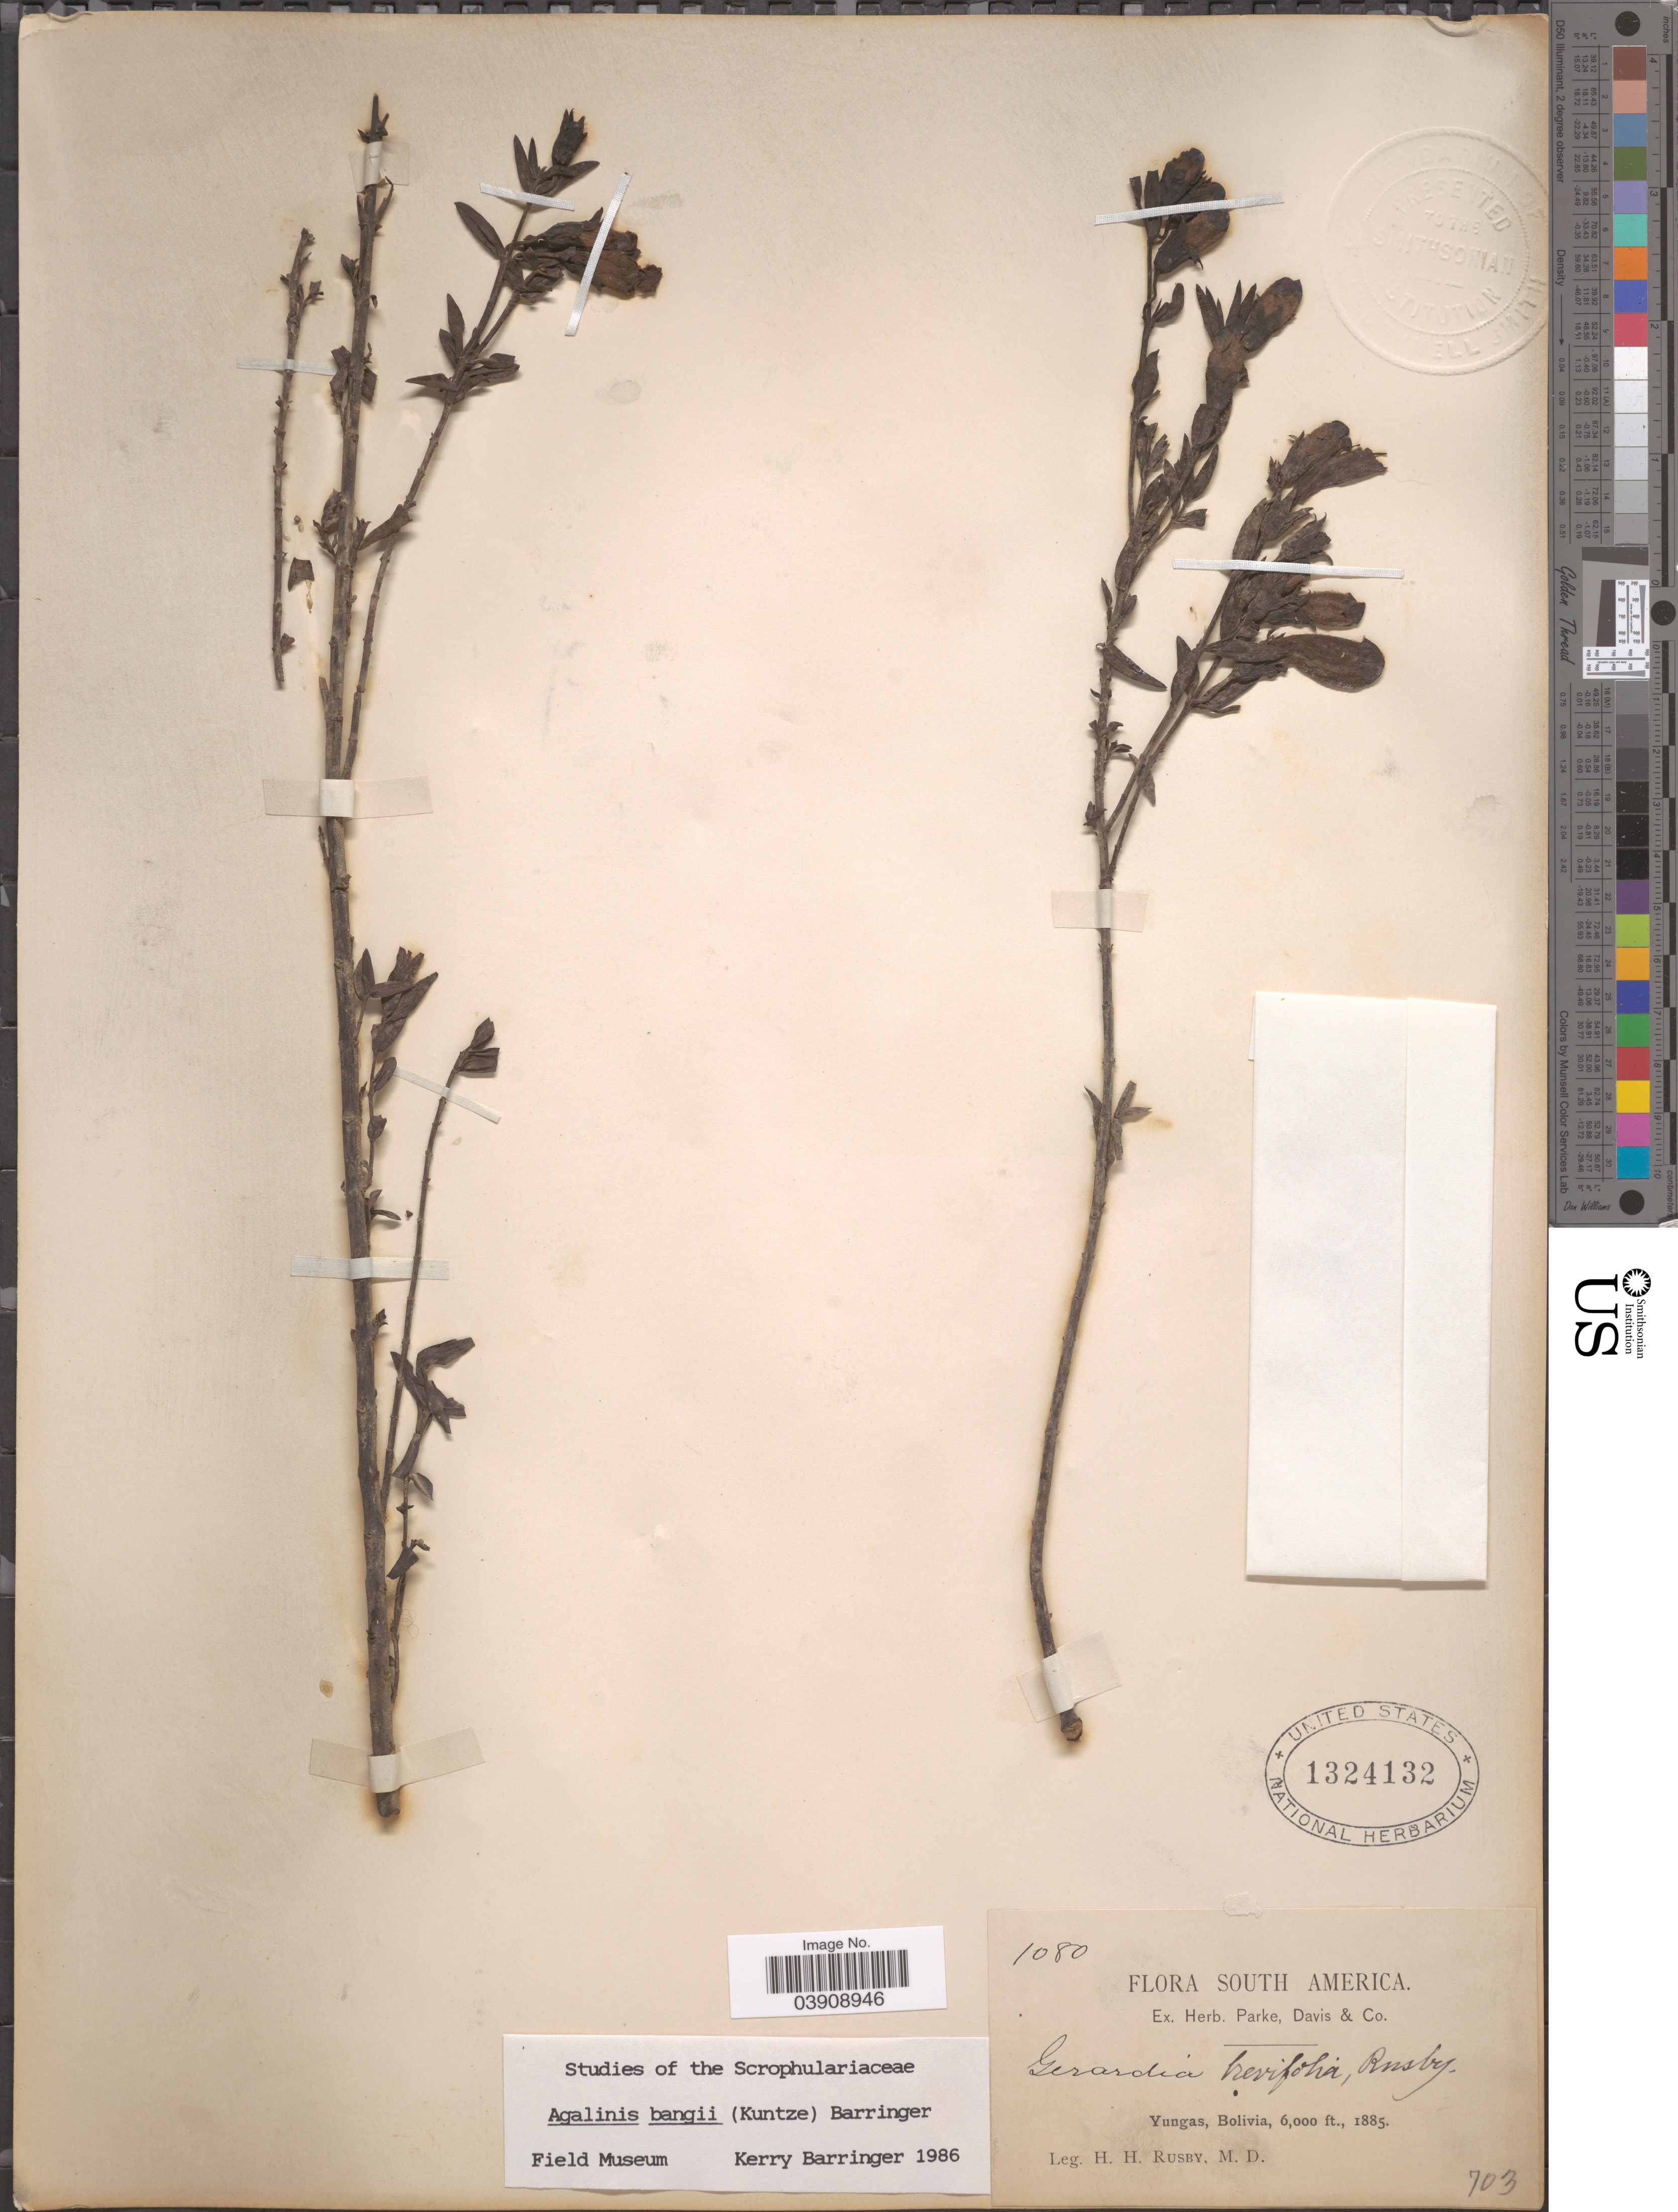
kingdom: Plantae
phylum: Tracheophyta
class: Magnoliopsida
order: Lamiales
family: Orobanchaceae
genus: Agalinis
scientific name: Agalinis bangii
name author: (Kuntze) Barringer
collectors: H. H. Rusby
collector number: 1080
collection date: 1885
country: Bolivia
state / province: La Paz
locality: Yungas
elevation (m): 1829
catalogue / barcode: US 1324132